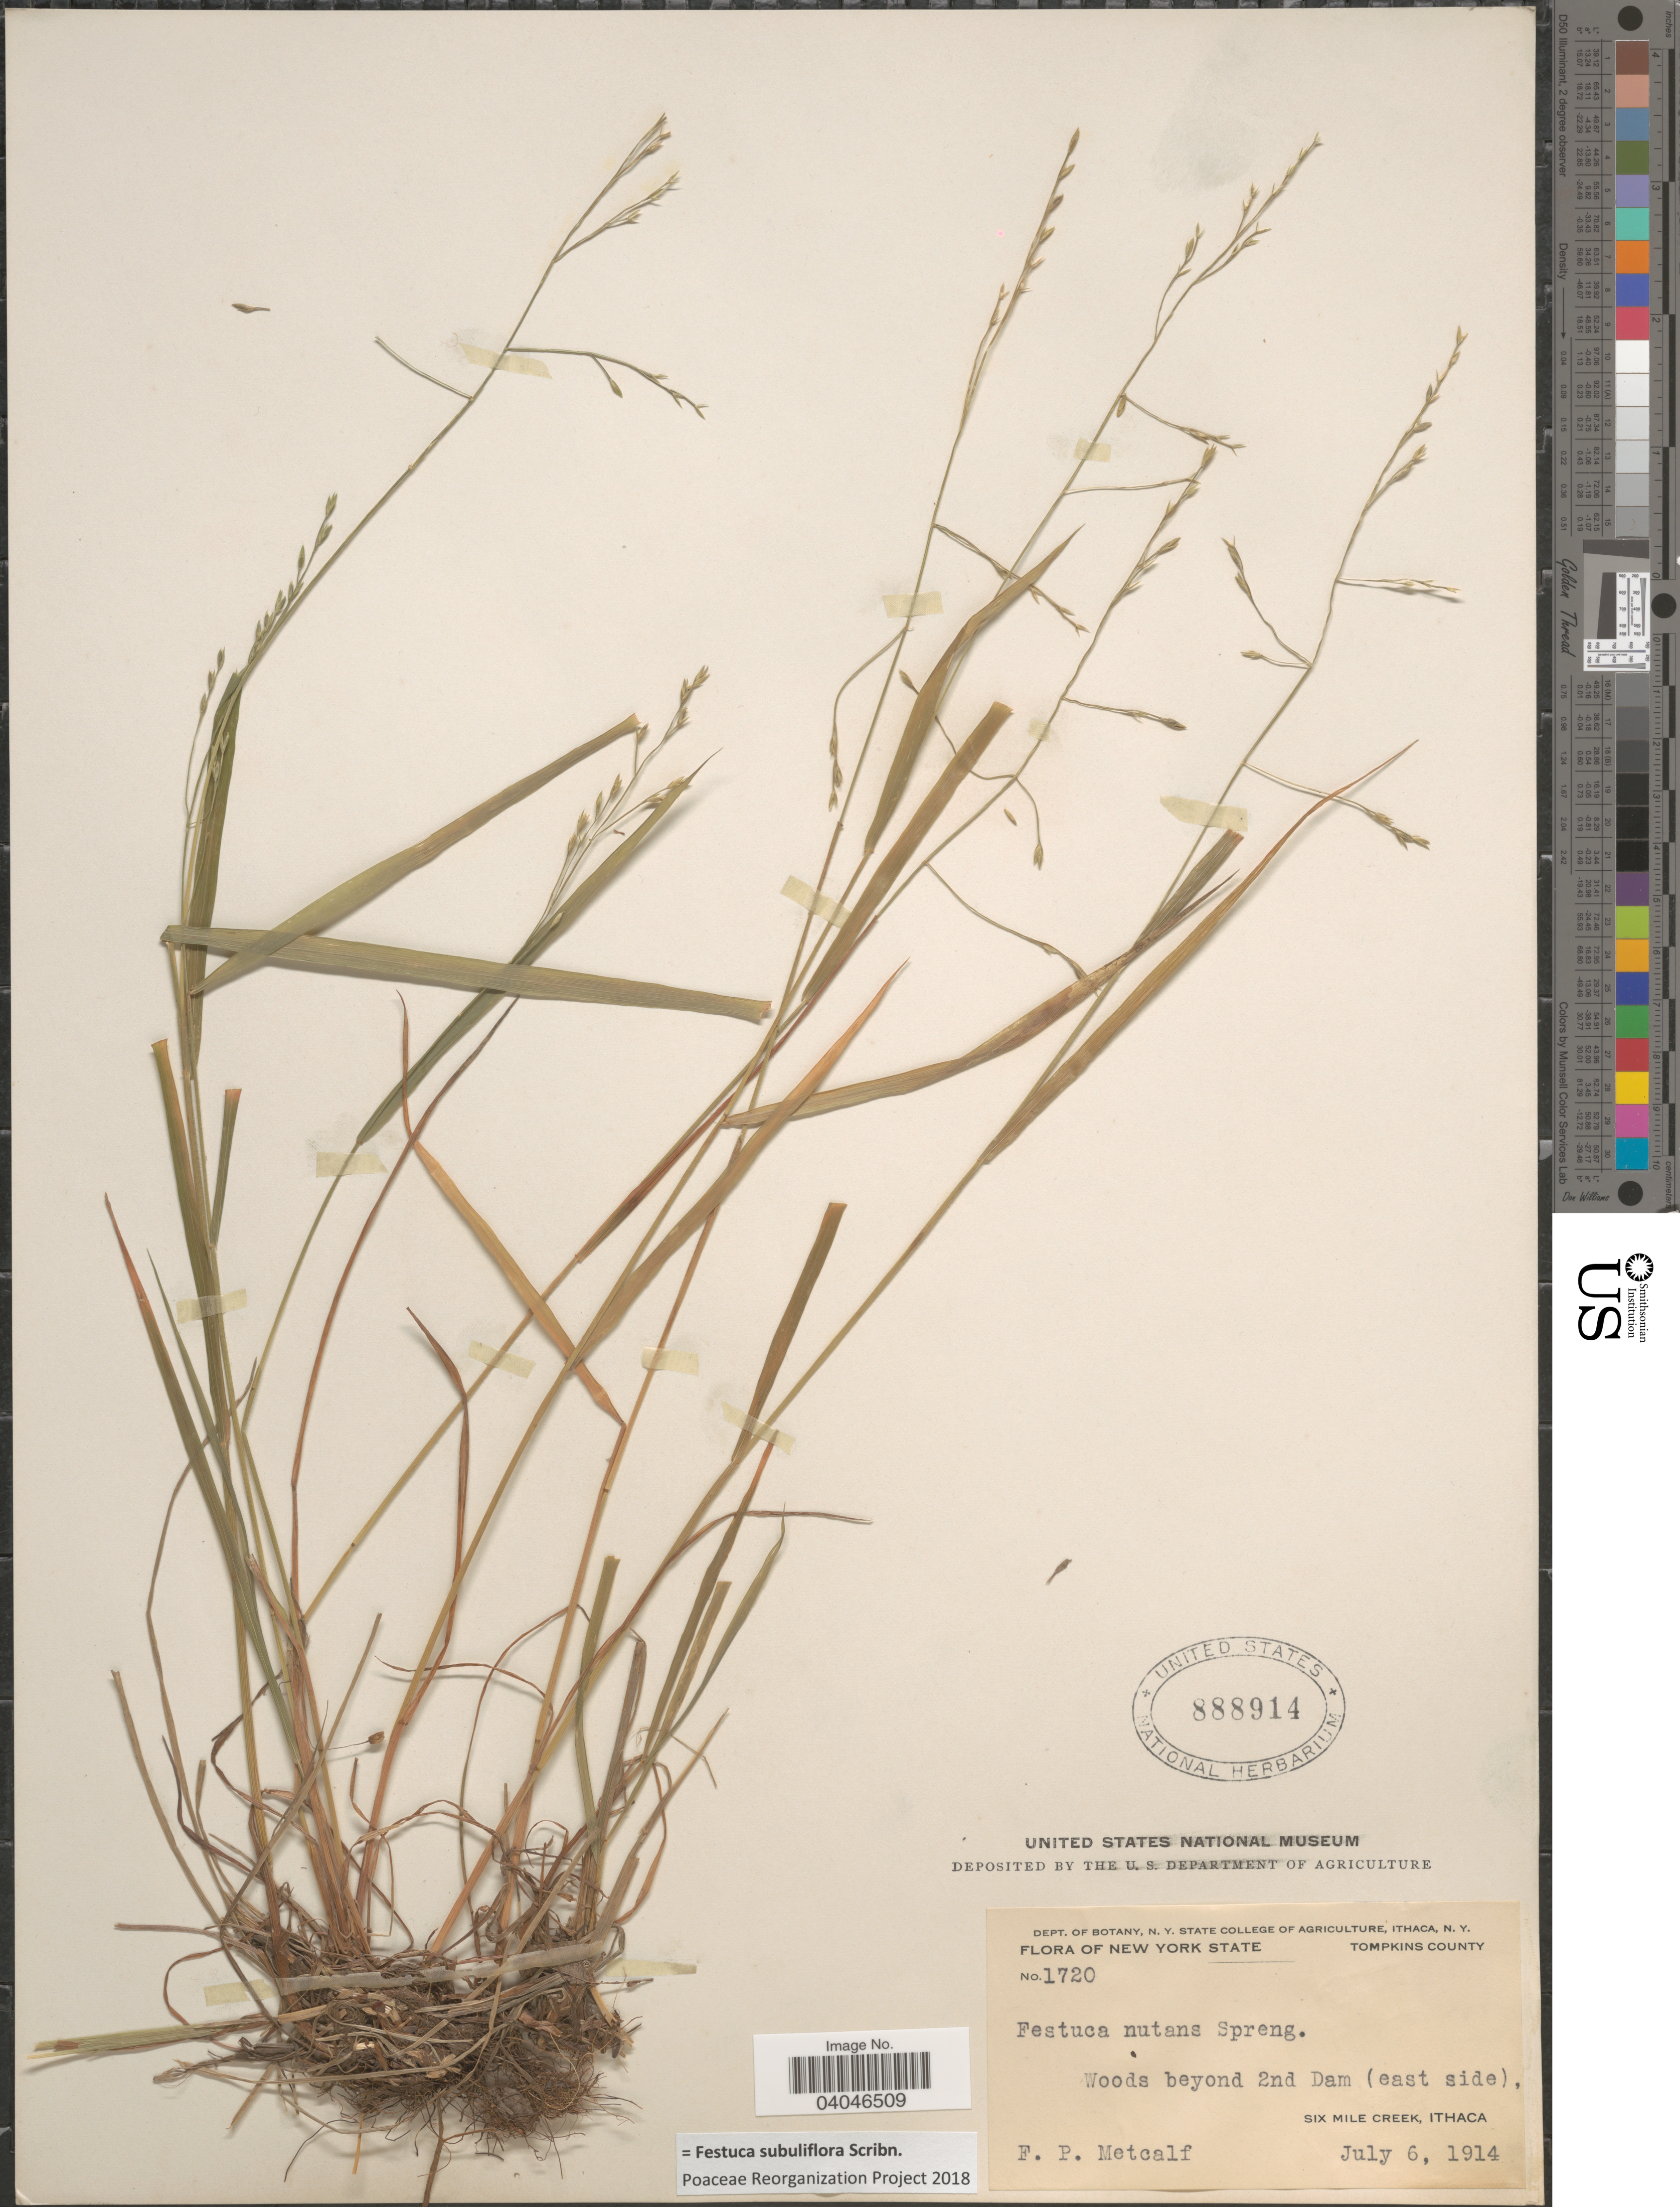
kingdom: Plantae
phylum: Tracheophyta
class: Liliopsida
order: Poales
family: Poaceae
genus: Festuca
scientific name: Festuca subuliflora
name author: Scribn.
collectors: F. Metcalf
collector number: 1720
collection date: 1914-07-06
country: United States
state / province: New York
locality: Tompkins County. Woods beyond 2nd Dam (east side), Six Mile Creek, Ithaca.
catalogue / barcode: US 888914